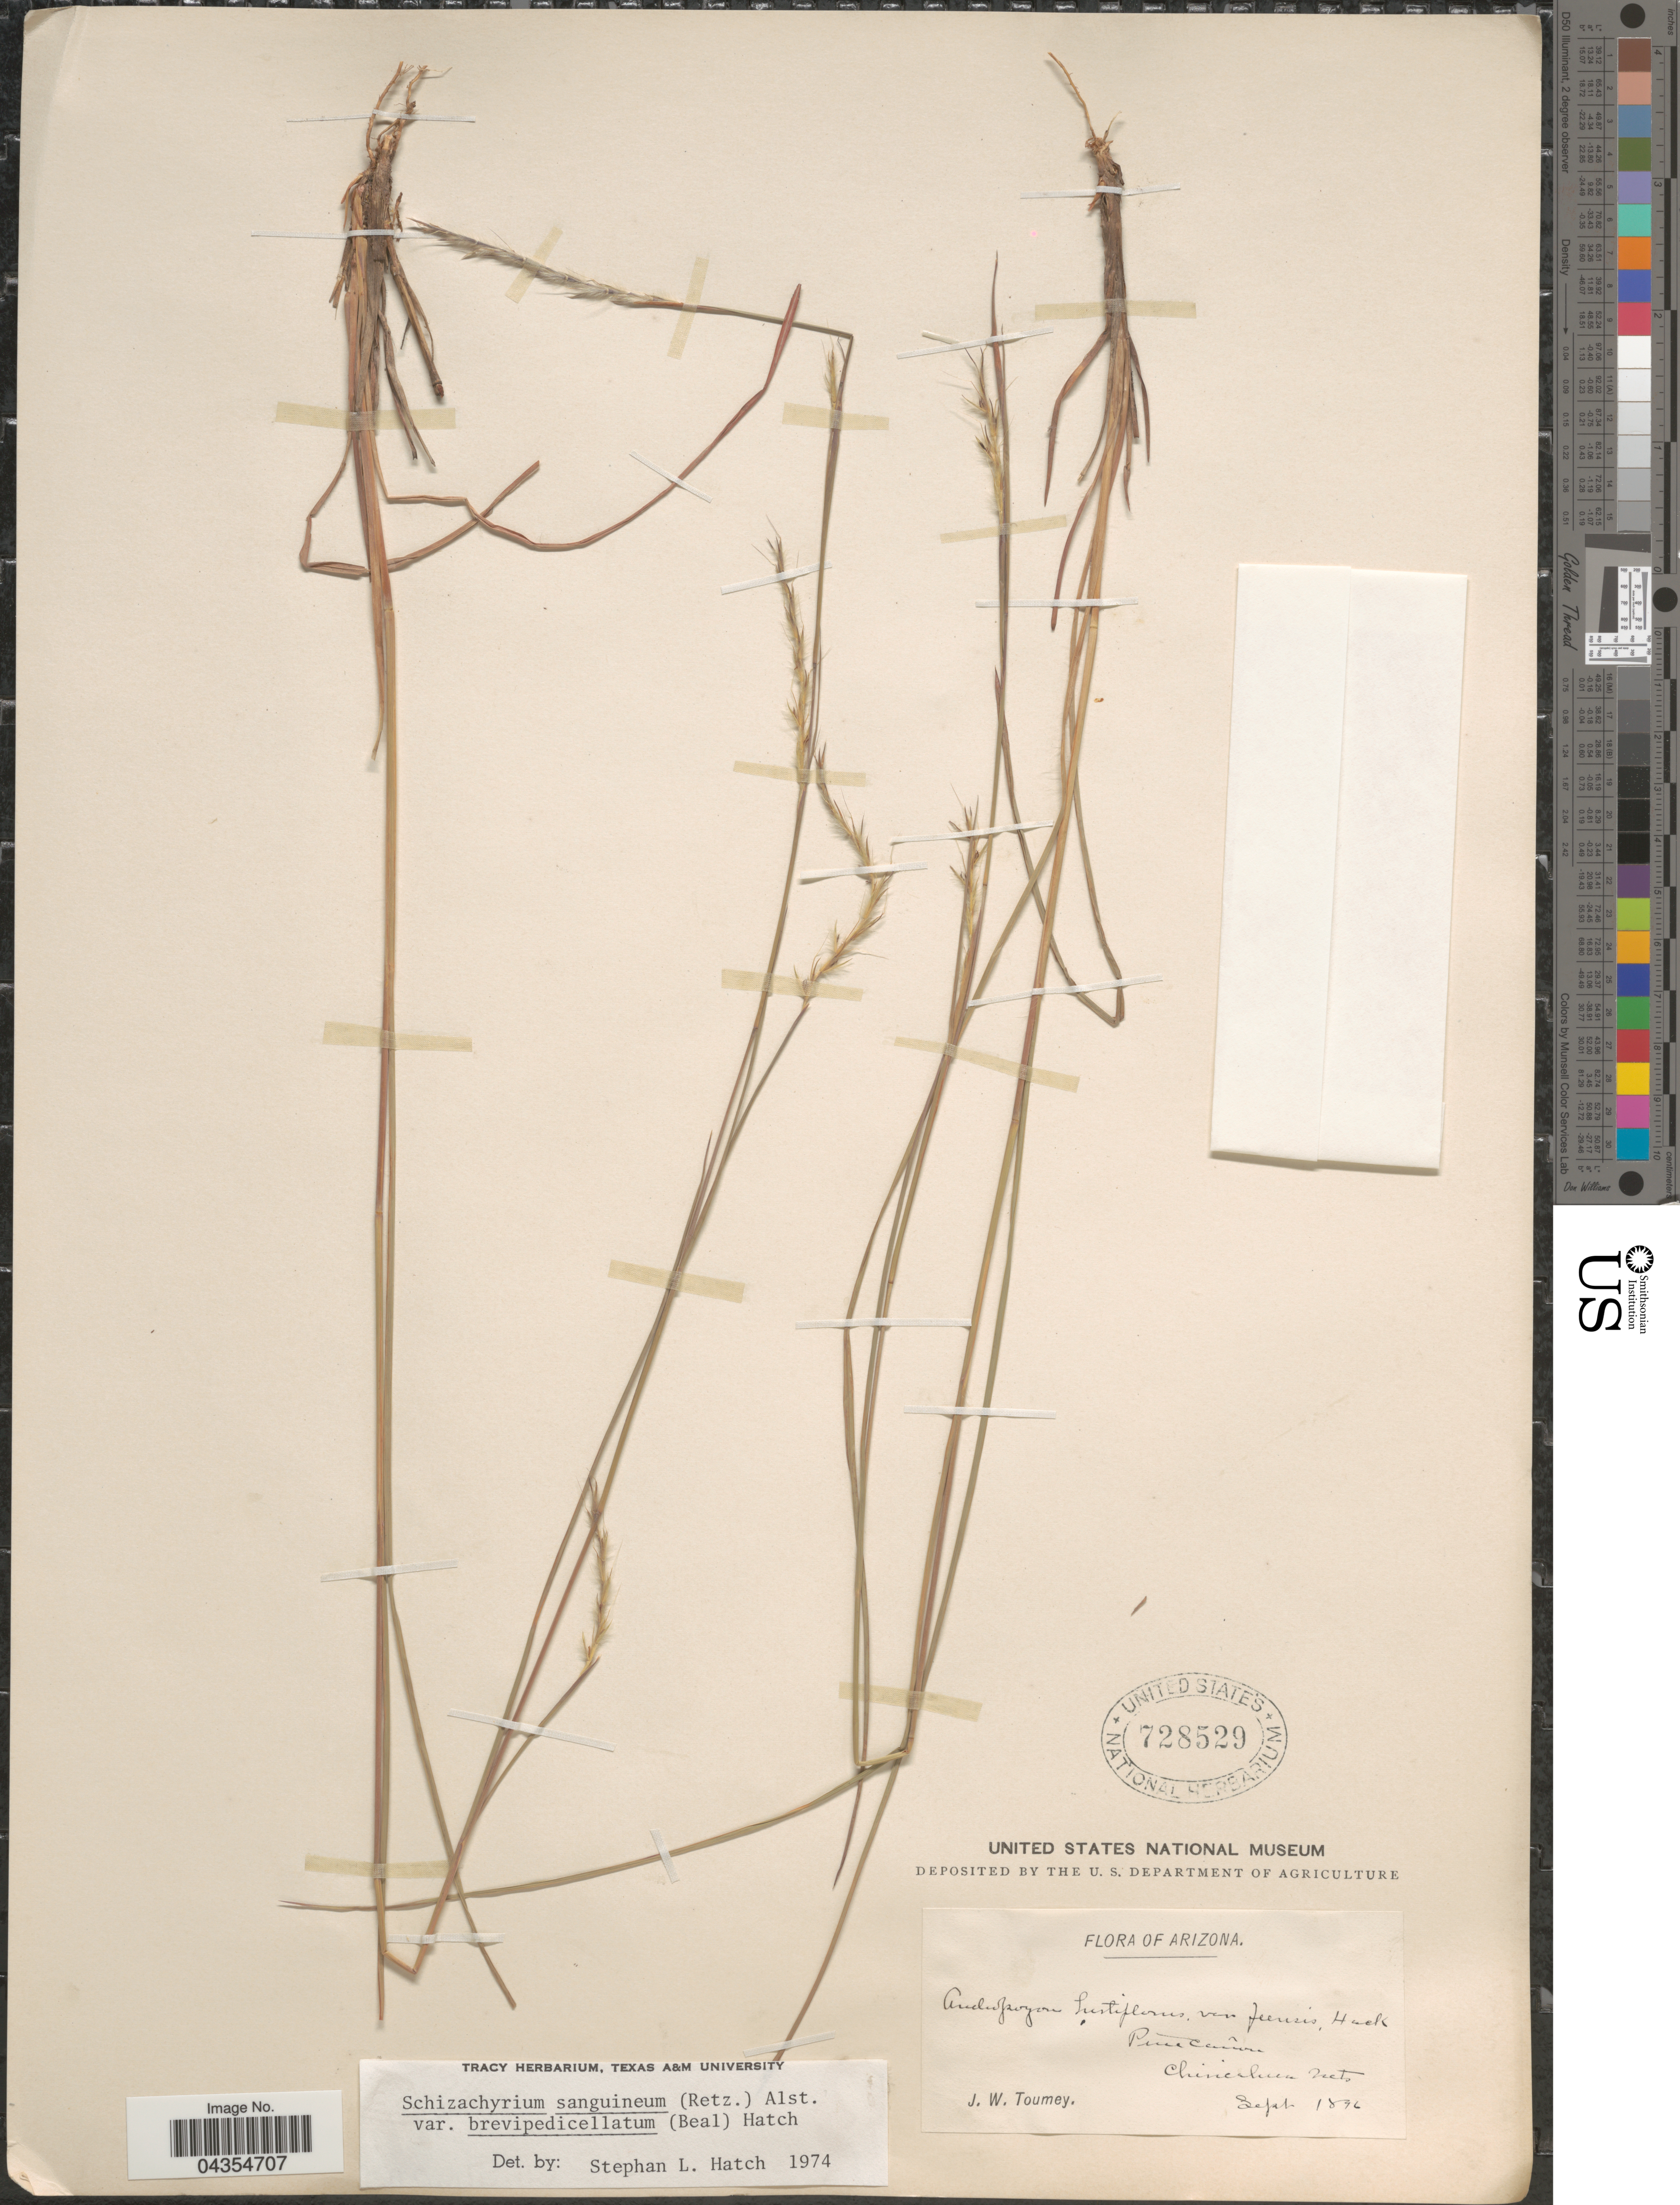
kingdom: Plantae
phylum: Tracheophyta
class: Liliopsida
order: Poales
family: Poaceae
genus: Schizachyrium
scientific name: Schizachyrium sanguineum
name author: (Retz.) Alston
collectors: J. W. Toumey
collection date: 1896-09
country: United States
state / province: Arizona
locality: Pine Cañon. Chiricahua Mts.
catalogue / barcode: US 728529